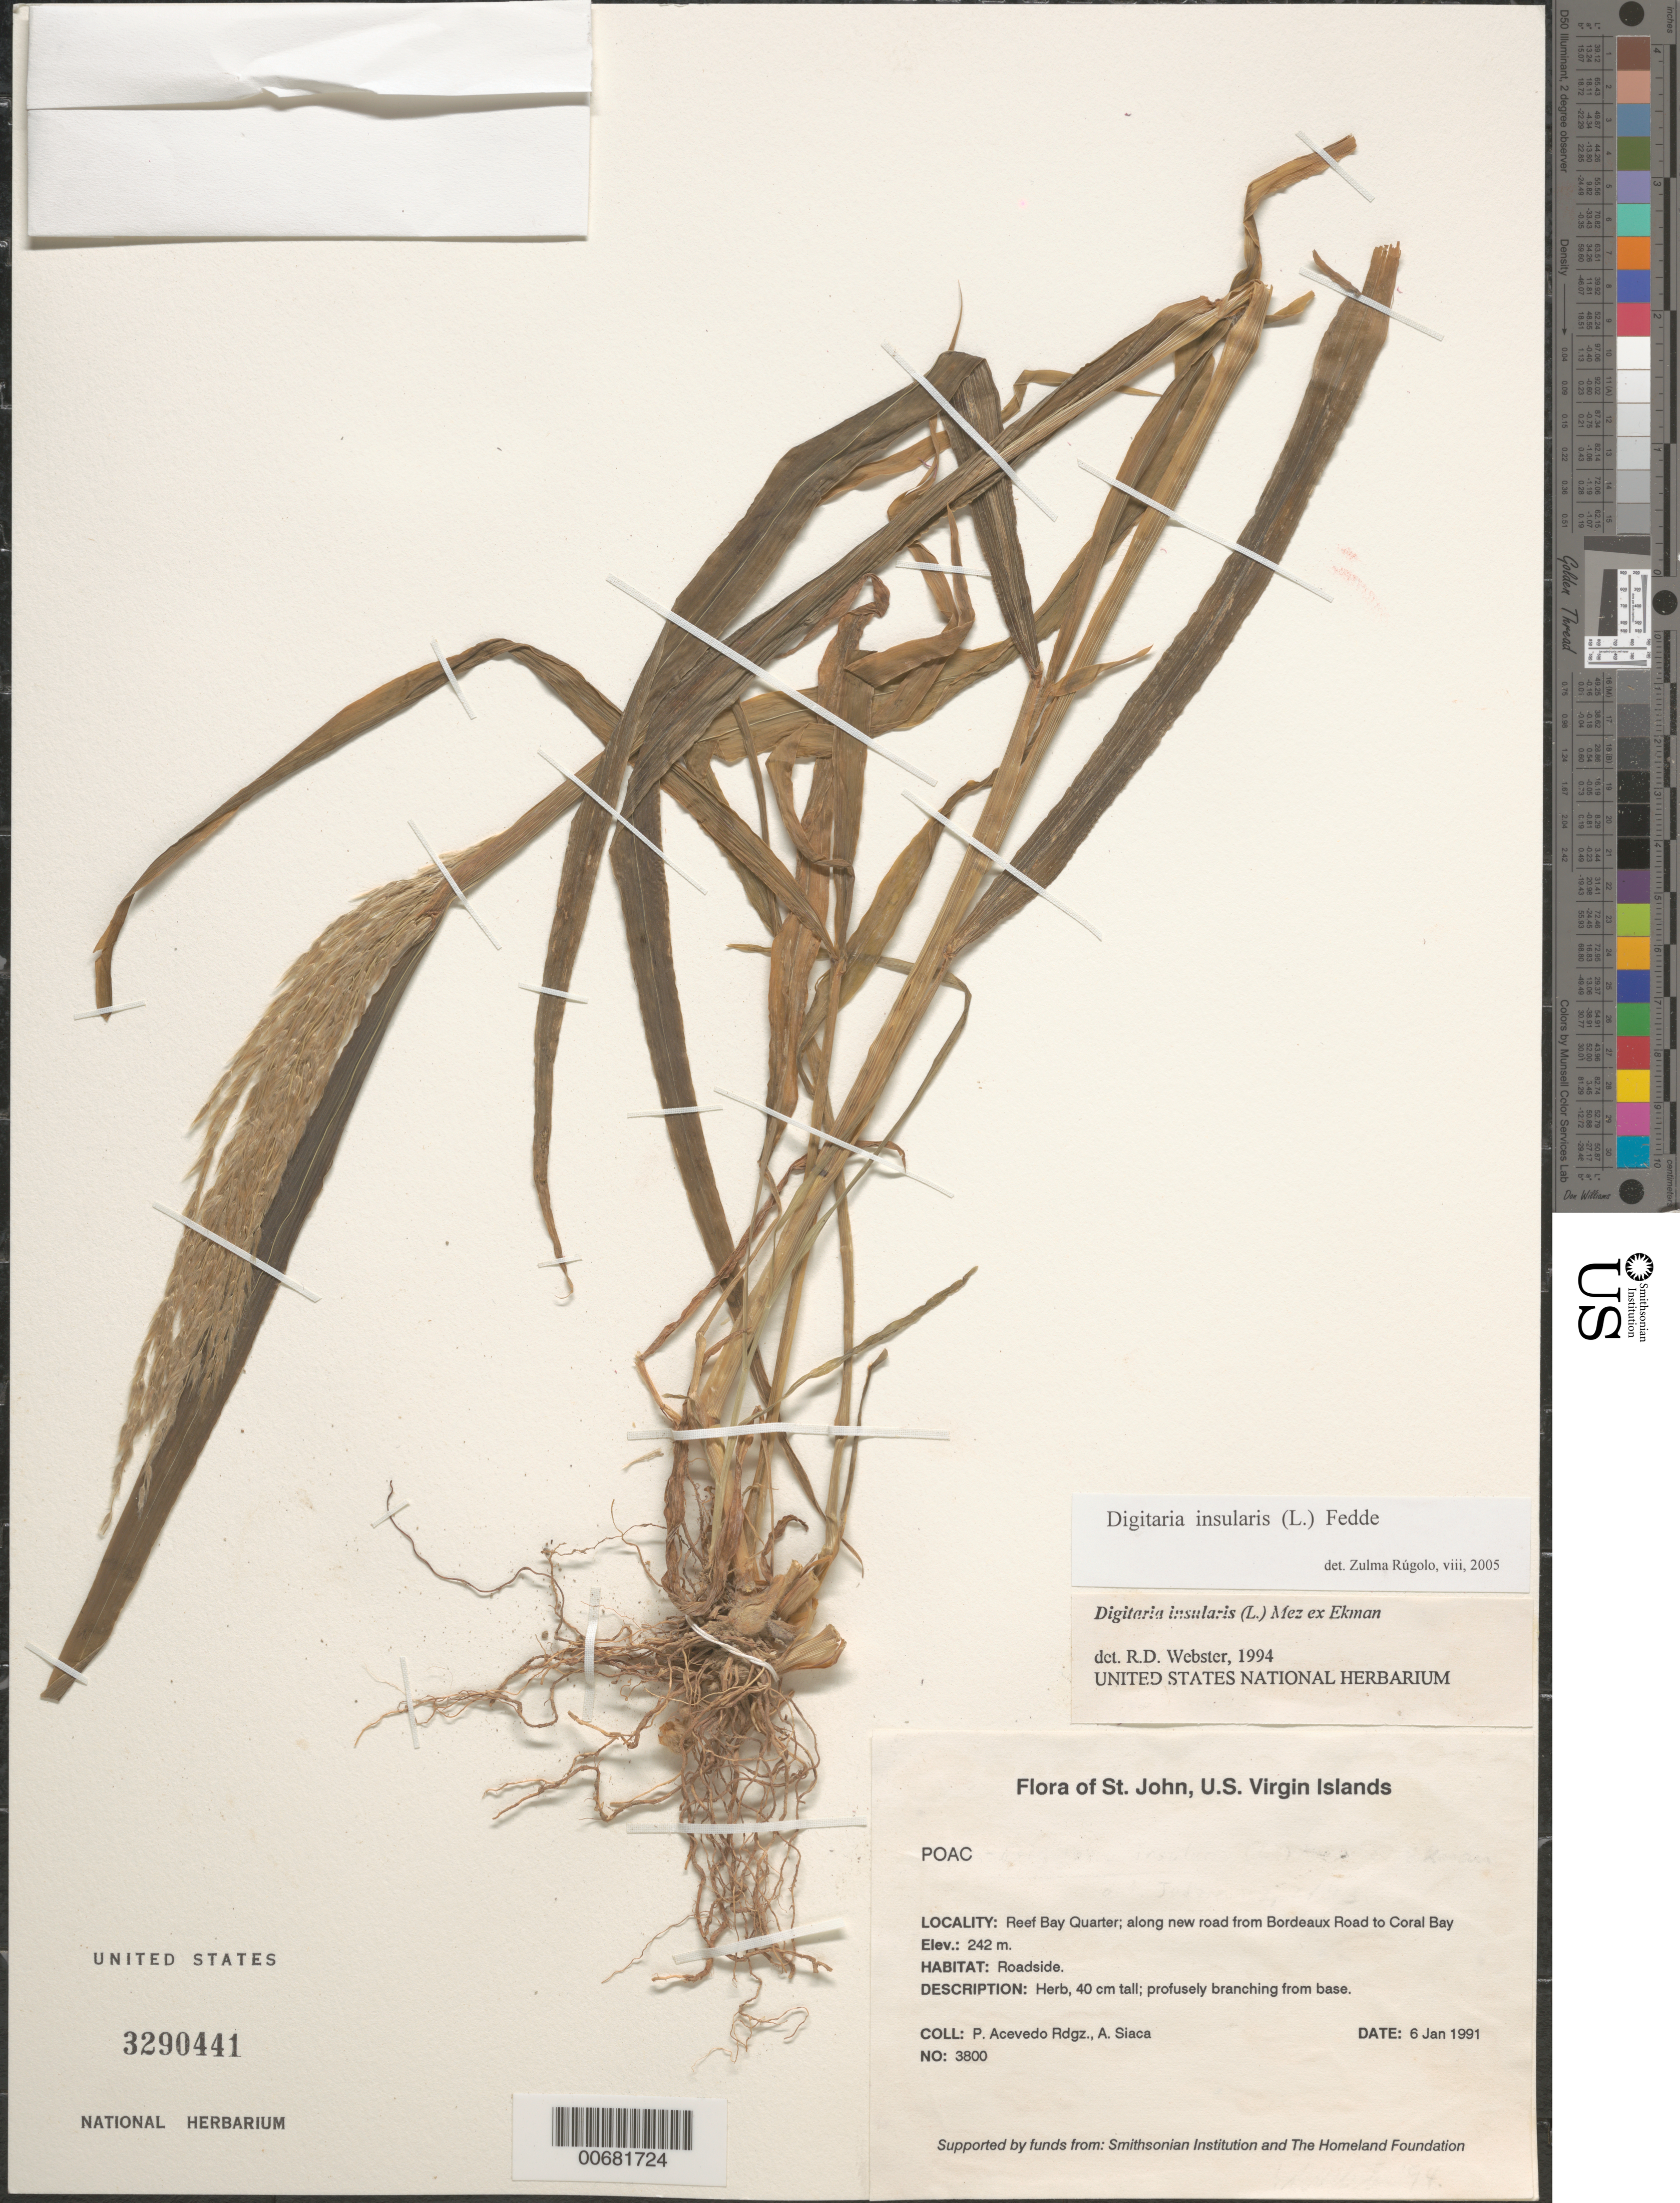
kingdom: Plantae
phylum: Tracheophyta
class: Liliopsida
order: Poales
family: Poaceae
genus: Digitaria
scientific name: Digitaria insularis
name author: (L.) Mez ex Ekman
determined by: Judziewicz, E. J.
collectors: P. Acevedo-Rodr. & A. Siaca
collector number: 3800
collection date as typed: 06 Jan 1991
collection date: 1991-01-06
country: U.S. Virgin Islands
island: St. John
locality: Reef Bay Quarter; along new road from Bordeaux Road to Coral Bay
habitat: Roadside.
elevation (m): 242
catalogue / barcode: US 3290441